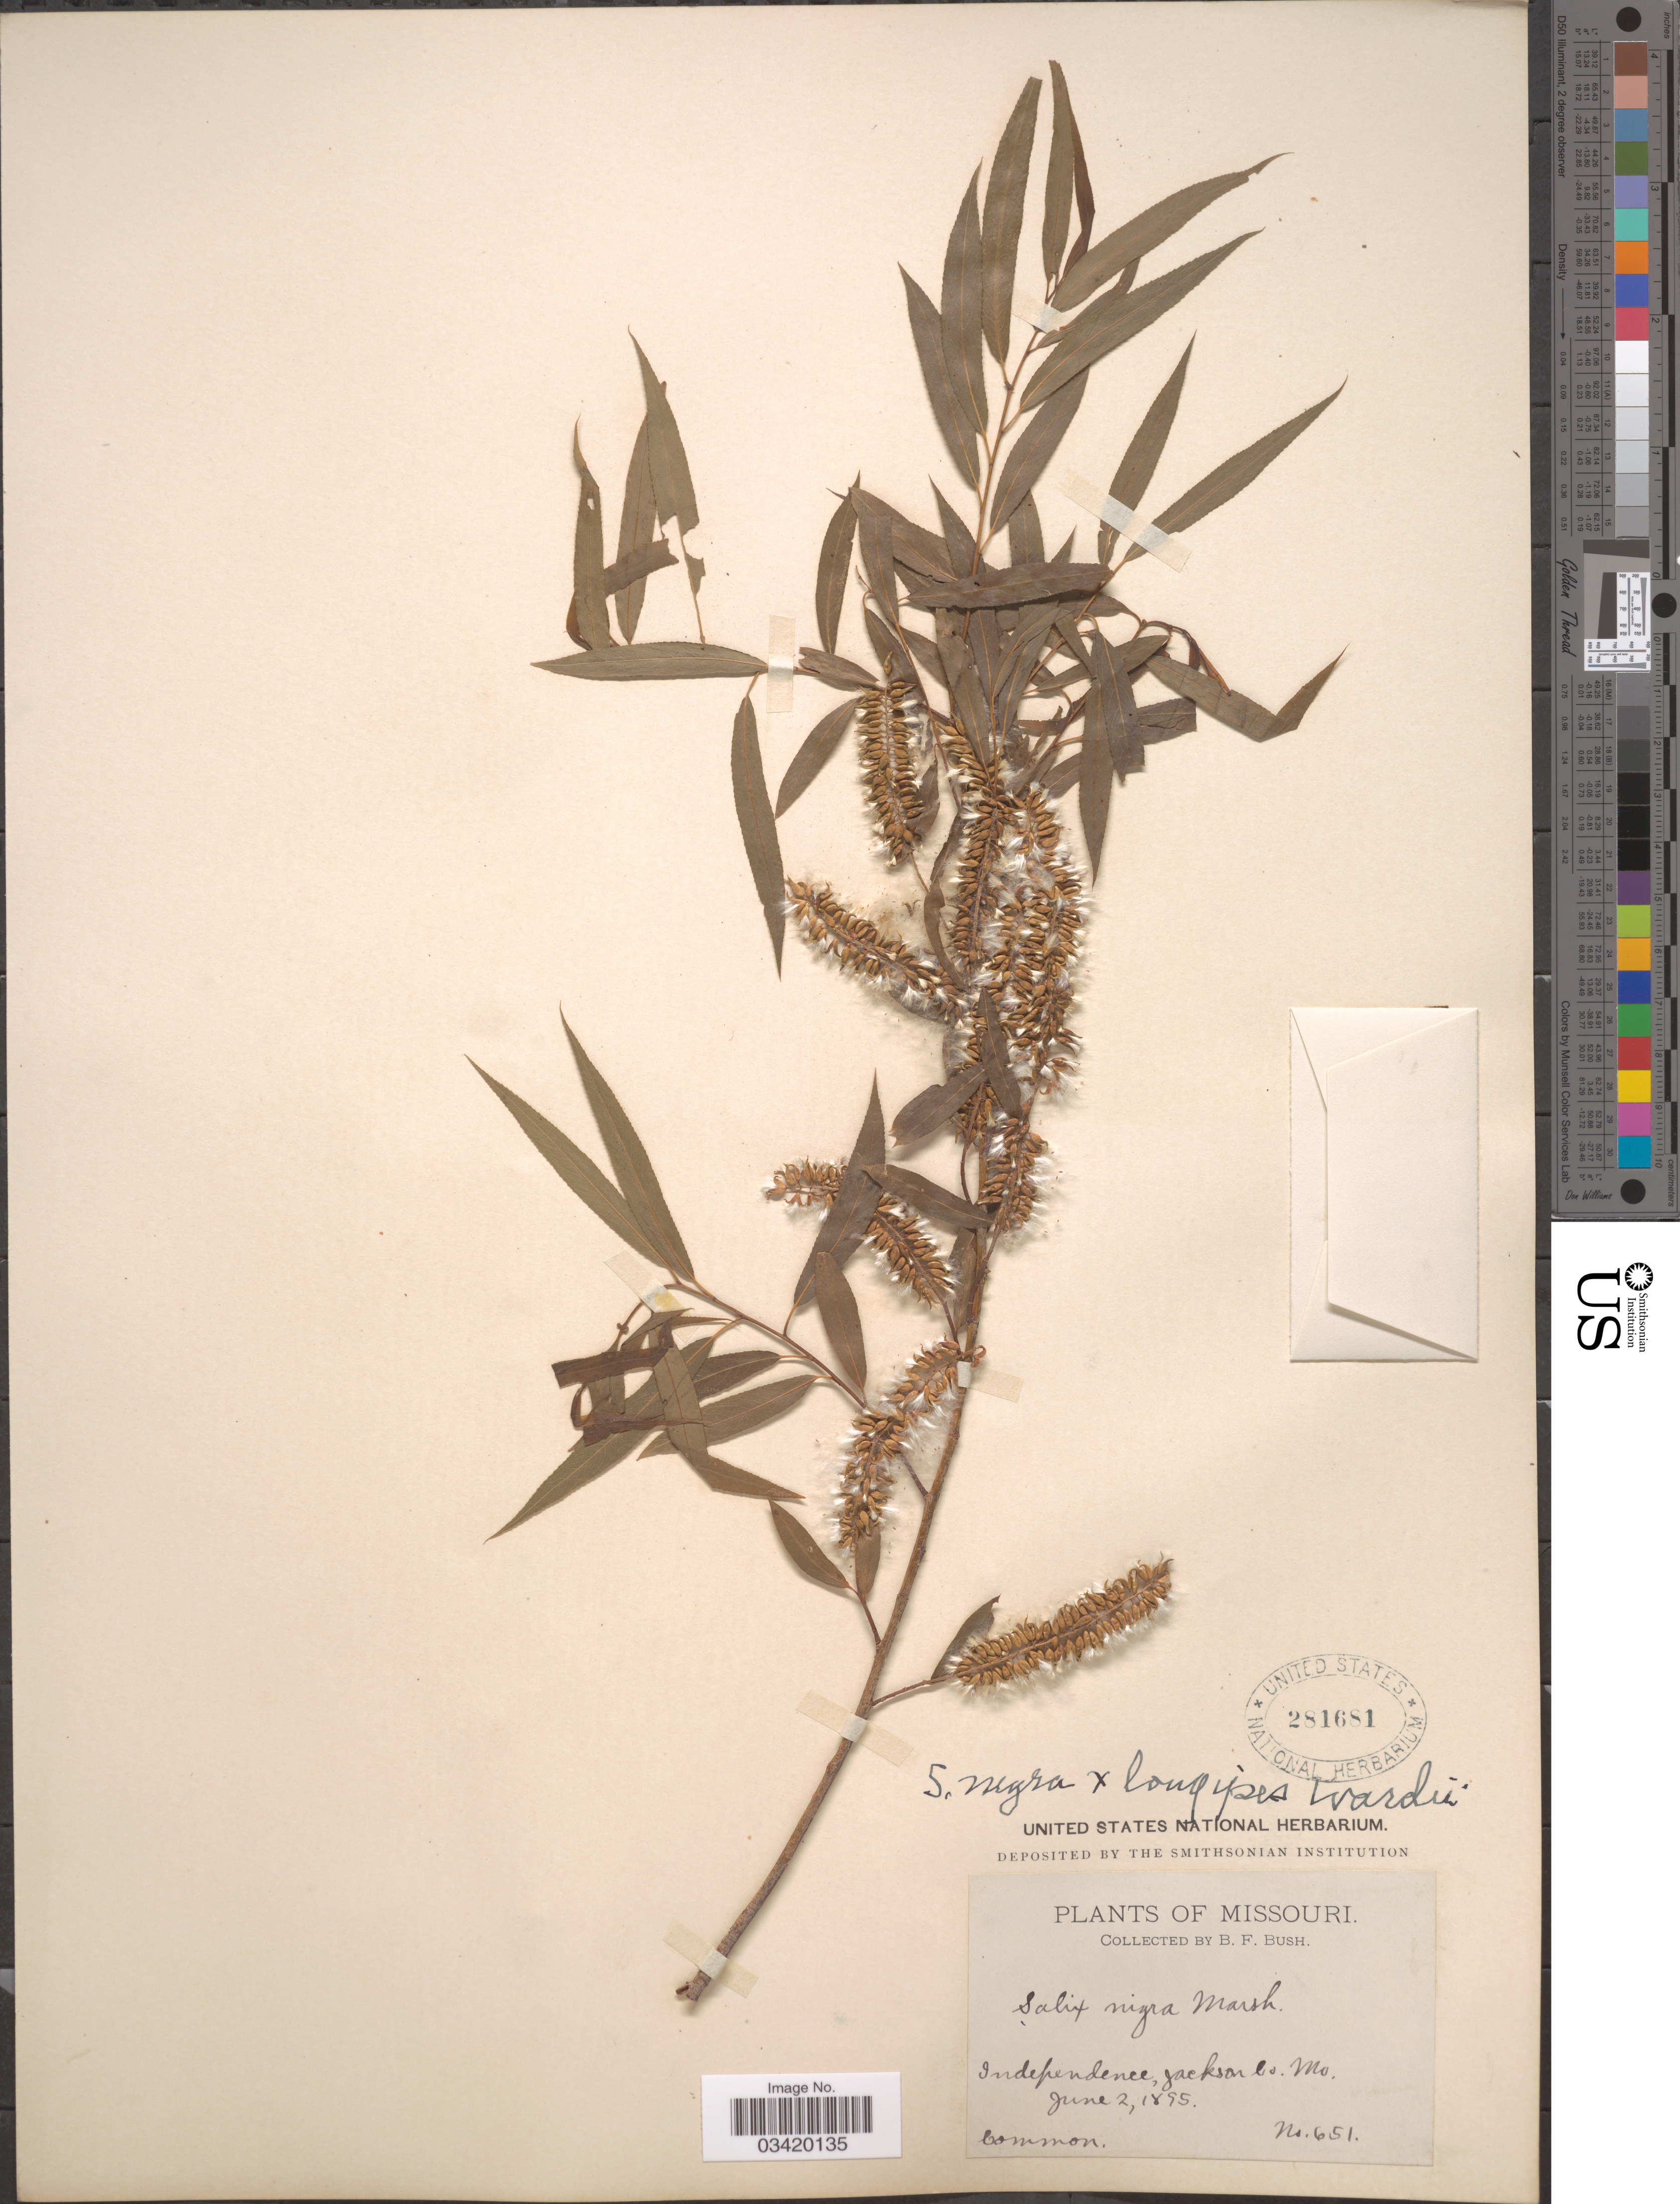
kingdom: Plantae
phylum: Tracheophyta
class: Magnoliopsida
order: Malpighiales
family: Salicaceae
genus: Salix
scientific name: Salix caroliniana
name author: Michx.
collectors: B. F. Bush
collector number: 651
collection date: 1895-06-02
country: United States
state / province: Missouri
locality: Independence, Jackson Co.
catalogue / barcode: US 281681